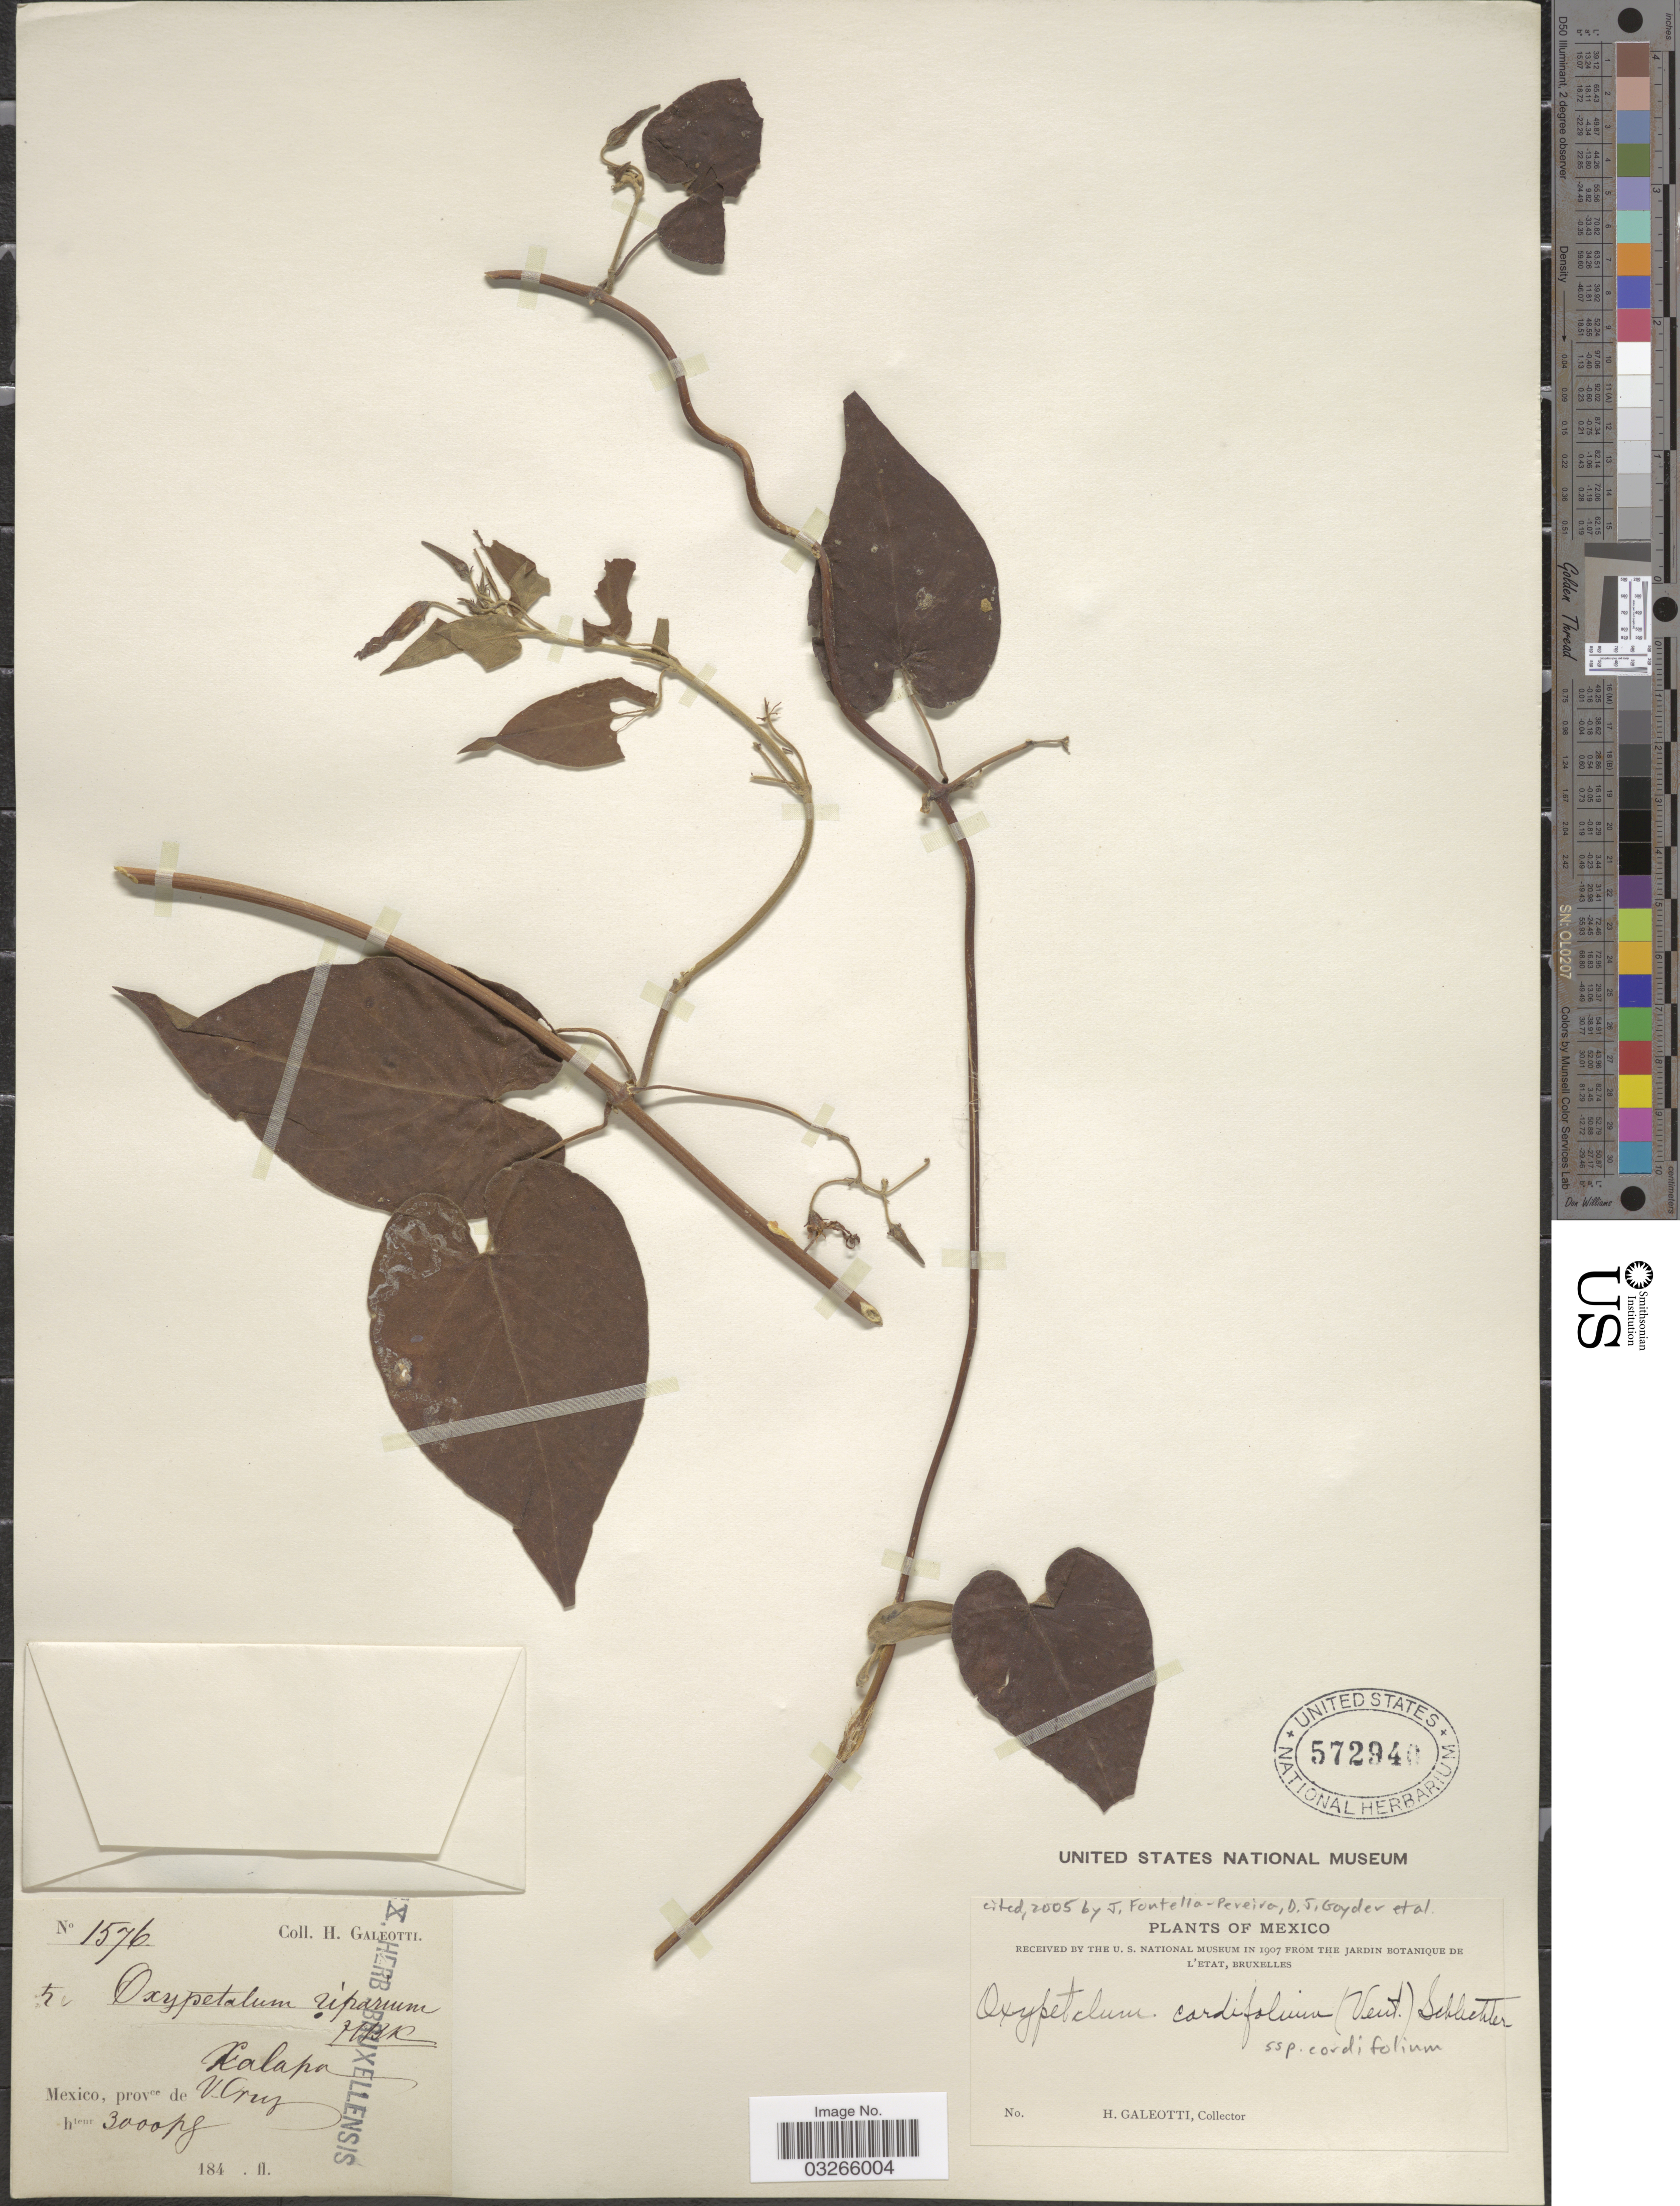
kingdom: Plantae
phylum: Tracheophyta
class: Magnoliopsida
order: Gentianales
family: Apocynaceae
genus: Oxypetalum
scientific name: Oxypetalum cordifolium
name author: (Vent.) Schltr.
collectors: H. G. Galeotti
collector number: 1576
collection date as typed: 184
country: Mexico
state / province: Veracruz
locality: Jalapa. Prov. de VCruz.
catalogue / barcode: US 572940